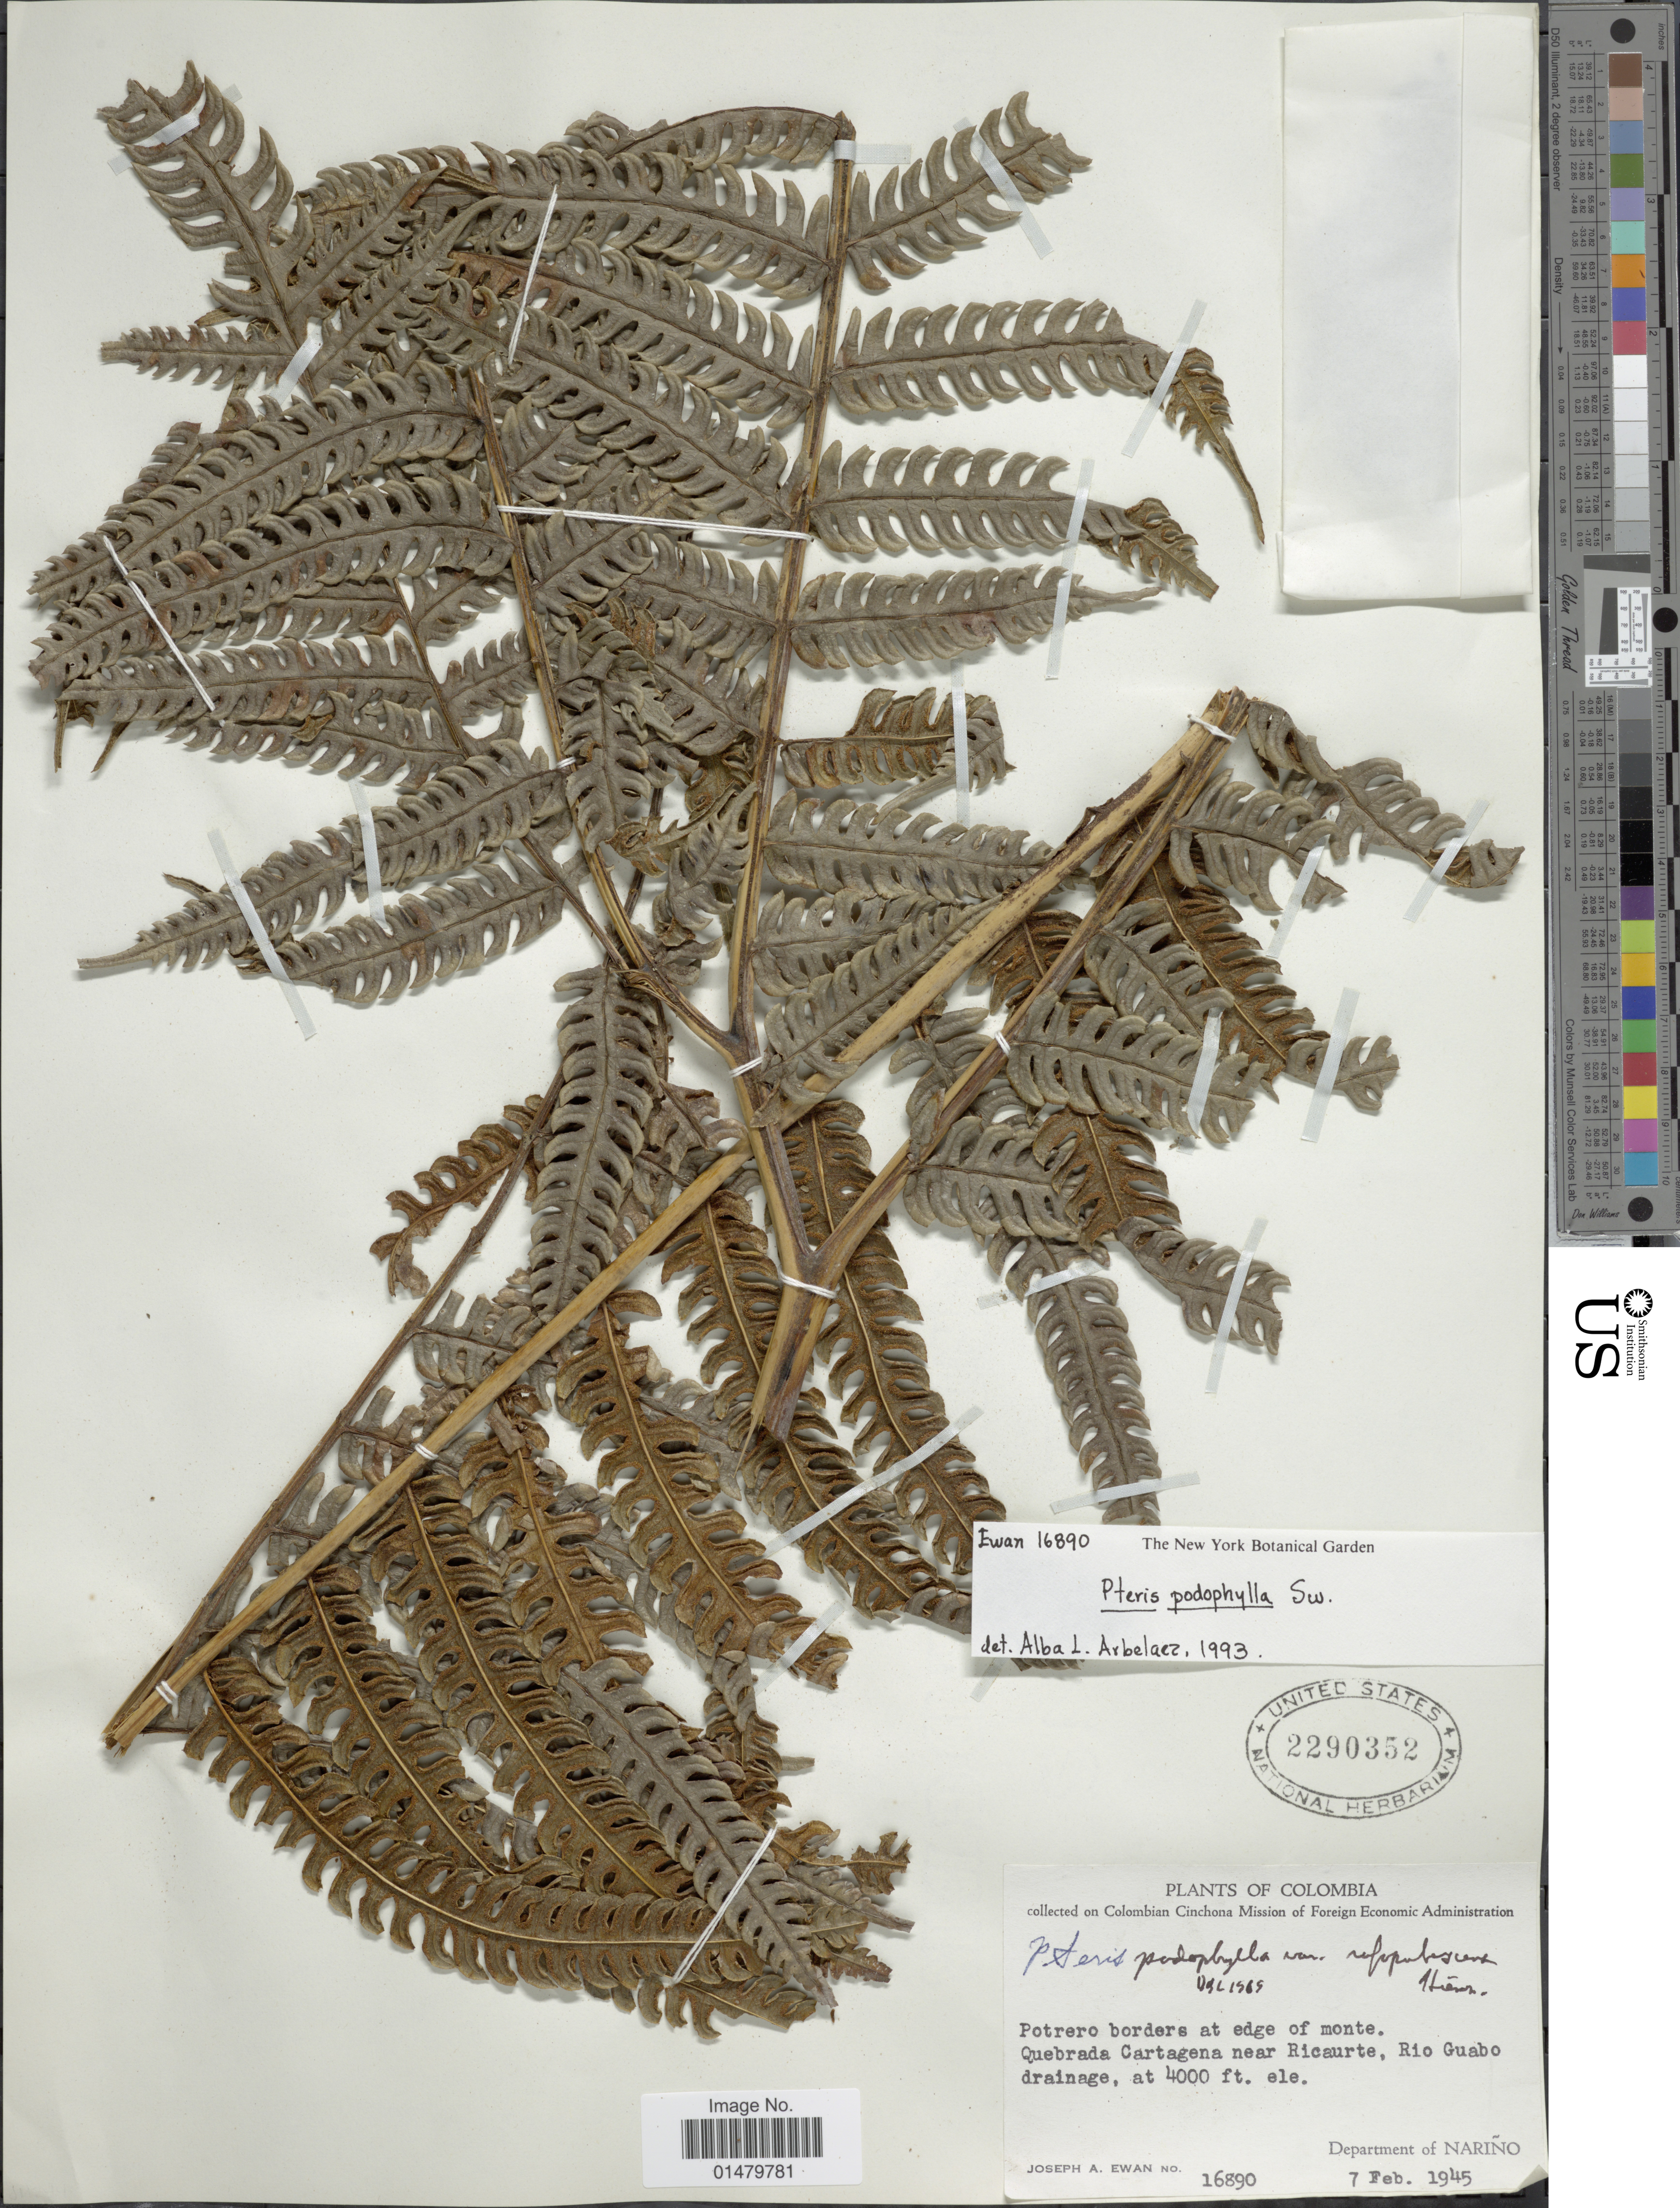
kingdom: Plantae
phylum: Tracheophyta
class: Polypodiopsida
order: Polypodiales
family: Pteridaceae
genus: Pteris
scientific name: Pteris podophylla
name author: Sw.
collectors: J. A. Ewan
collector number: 16890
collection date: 1945-02-07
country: Colombia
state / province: Nariño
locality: Quebrada Cartagena near Ricaurte, Rio Guabo drainage. Department of Narino.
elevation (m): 1219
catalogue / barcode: US 2290352